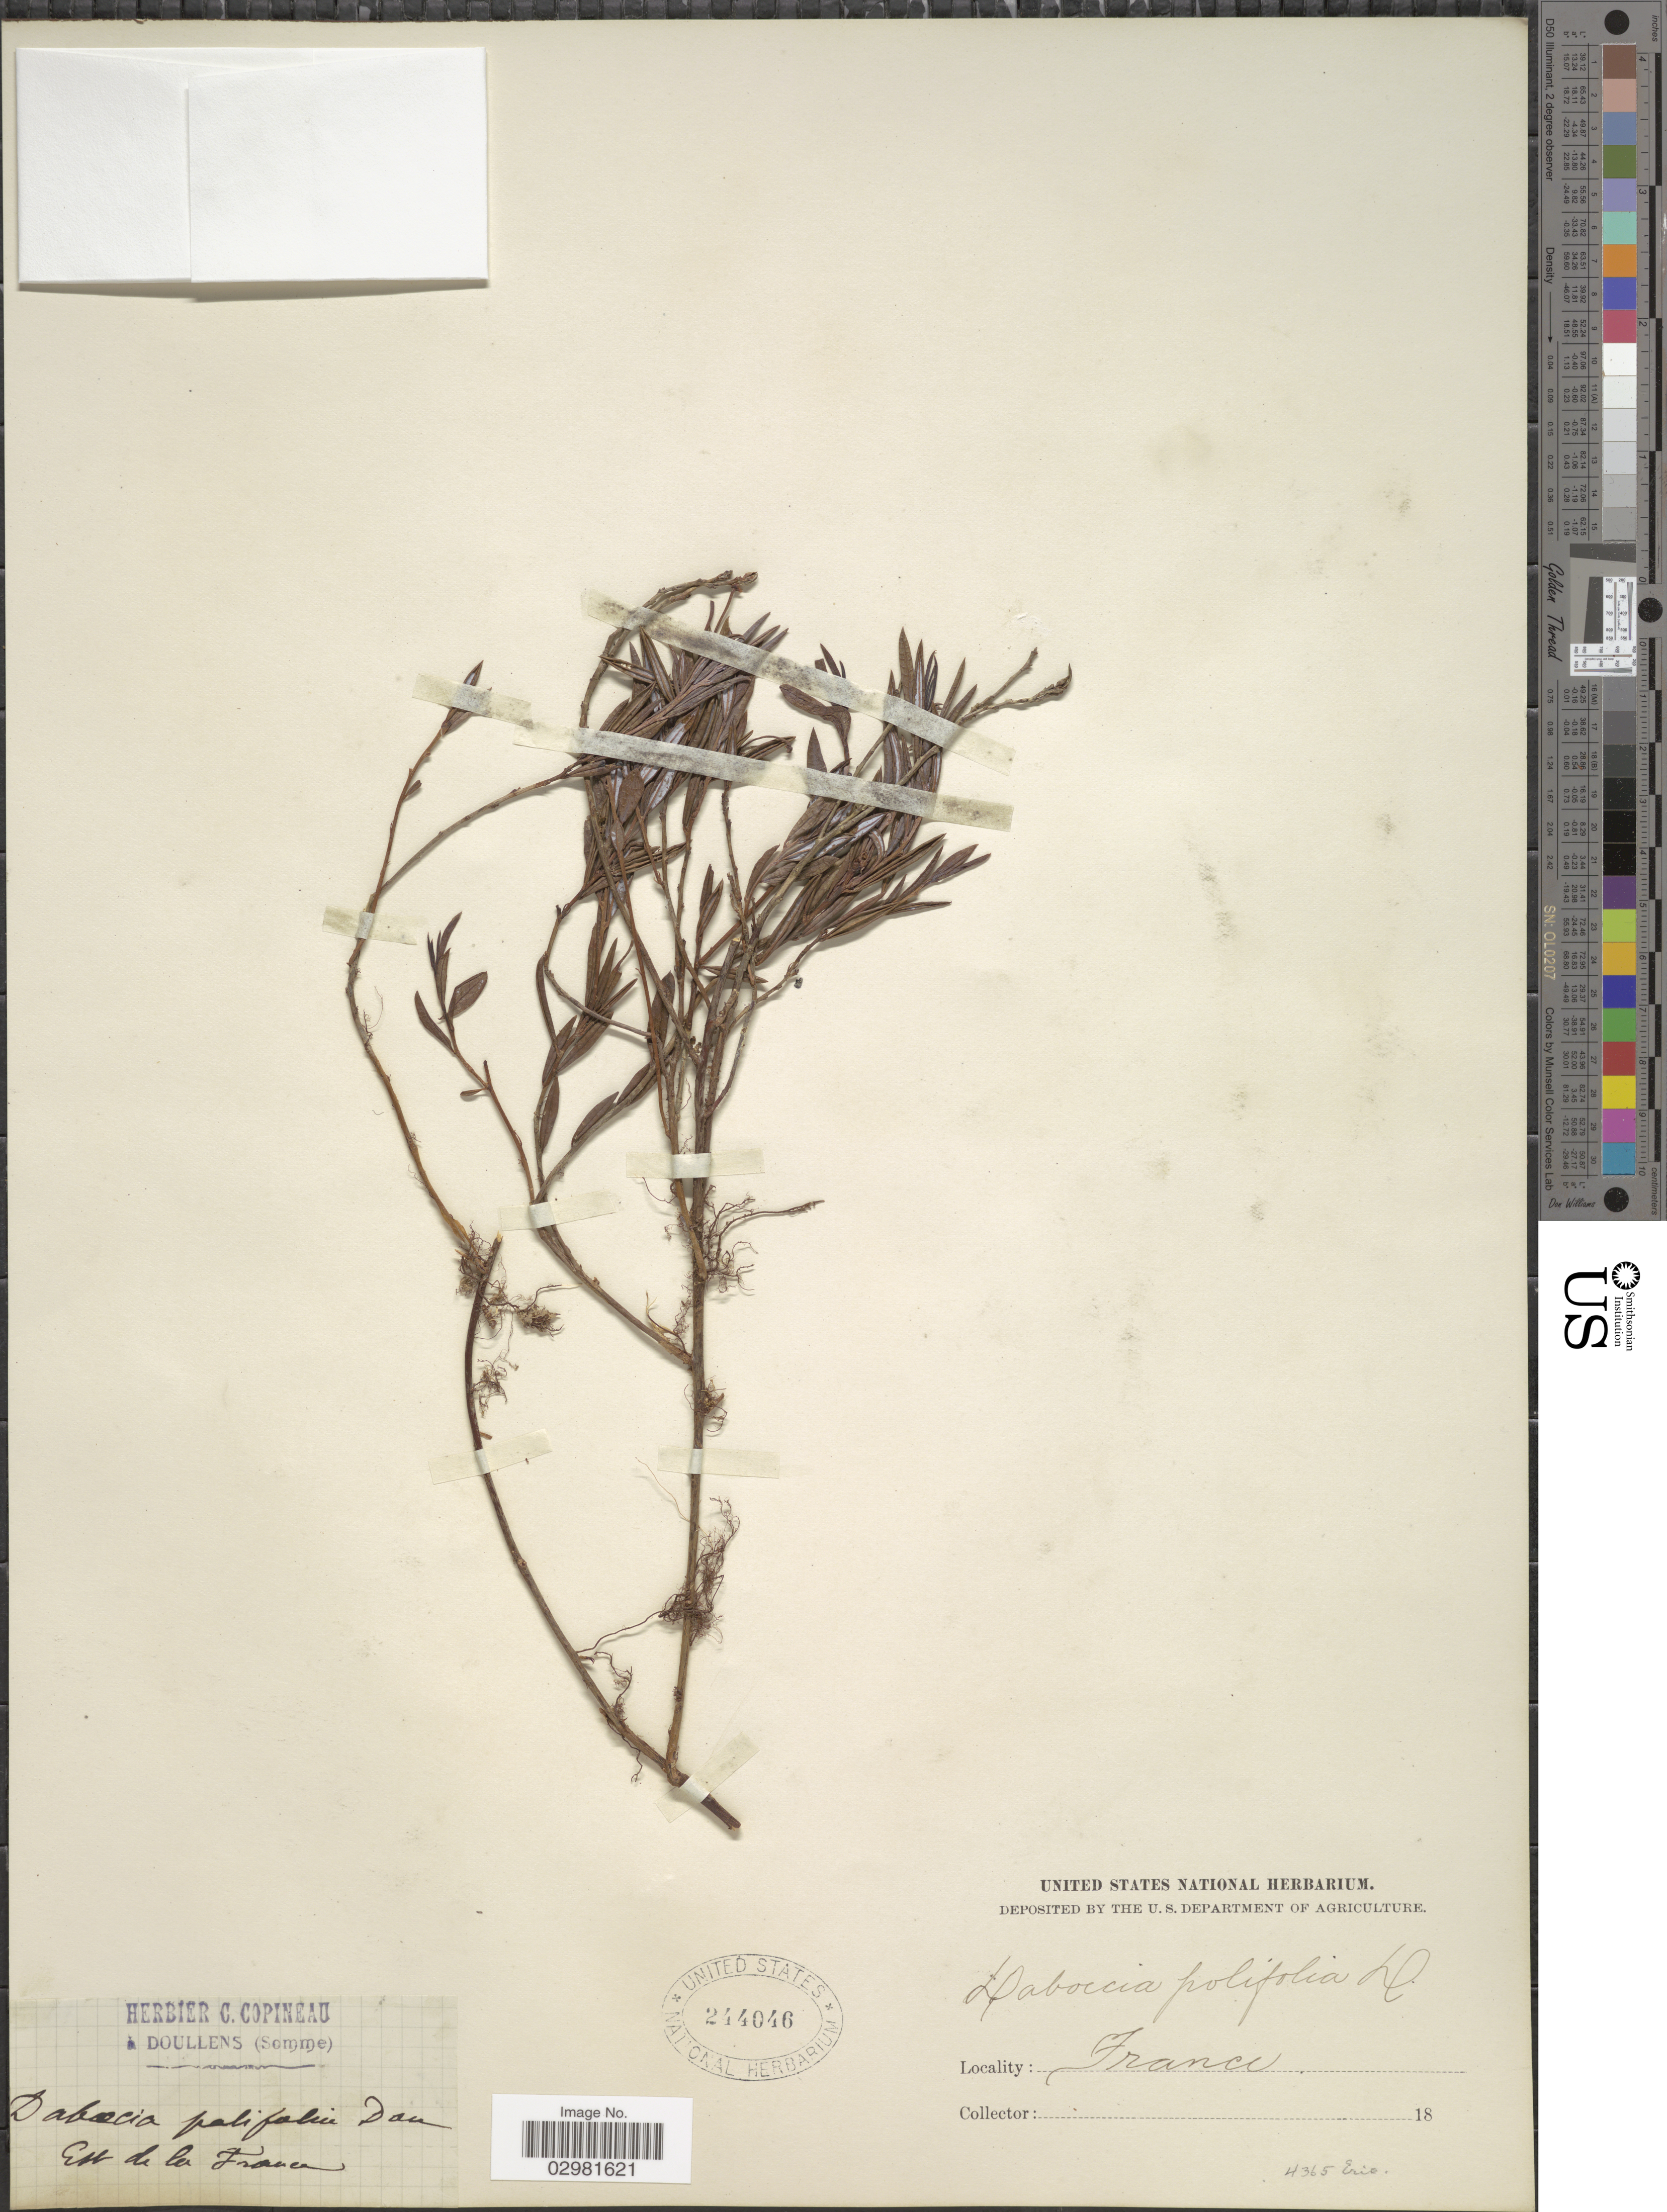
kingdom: Plantae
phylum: Tracheophyta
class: Magnoliopsida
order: Ericales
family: Ericaceae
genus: Daboecia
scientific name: Daboecia polifolia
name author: D. Don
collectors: ex herb. C. Copineau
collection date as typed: Transcribed d/m/y: //18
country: France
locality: Est de la France.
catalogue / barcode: US 244046